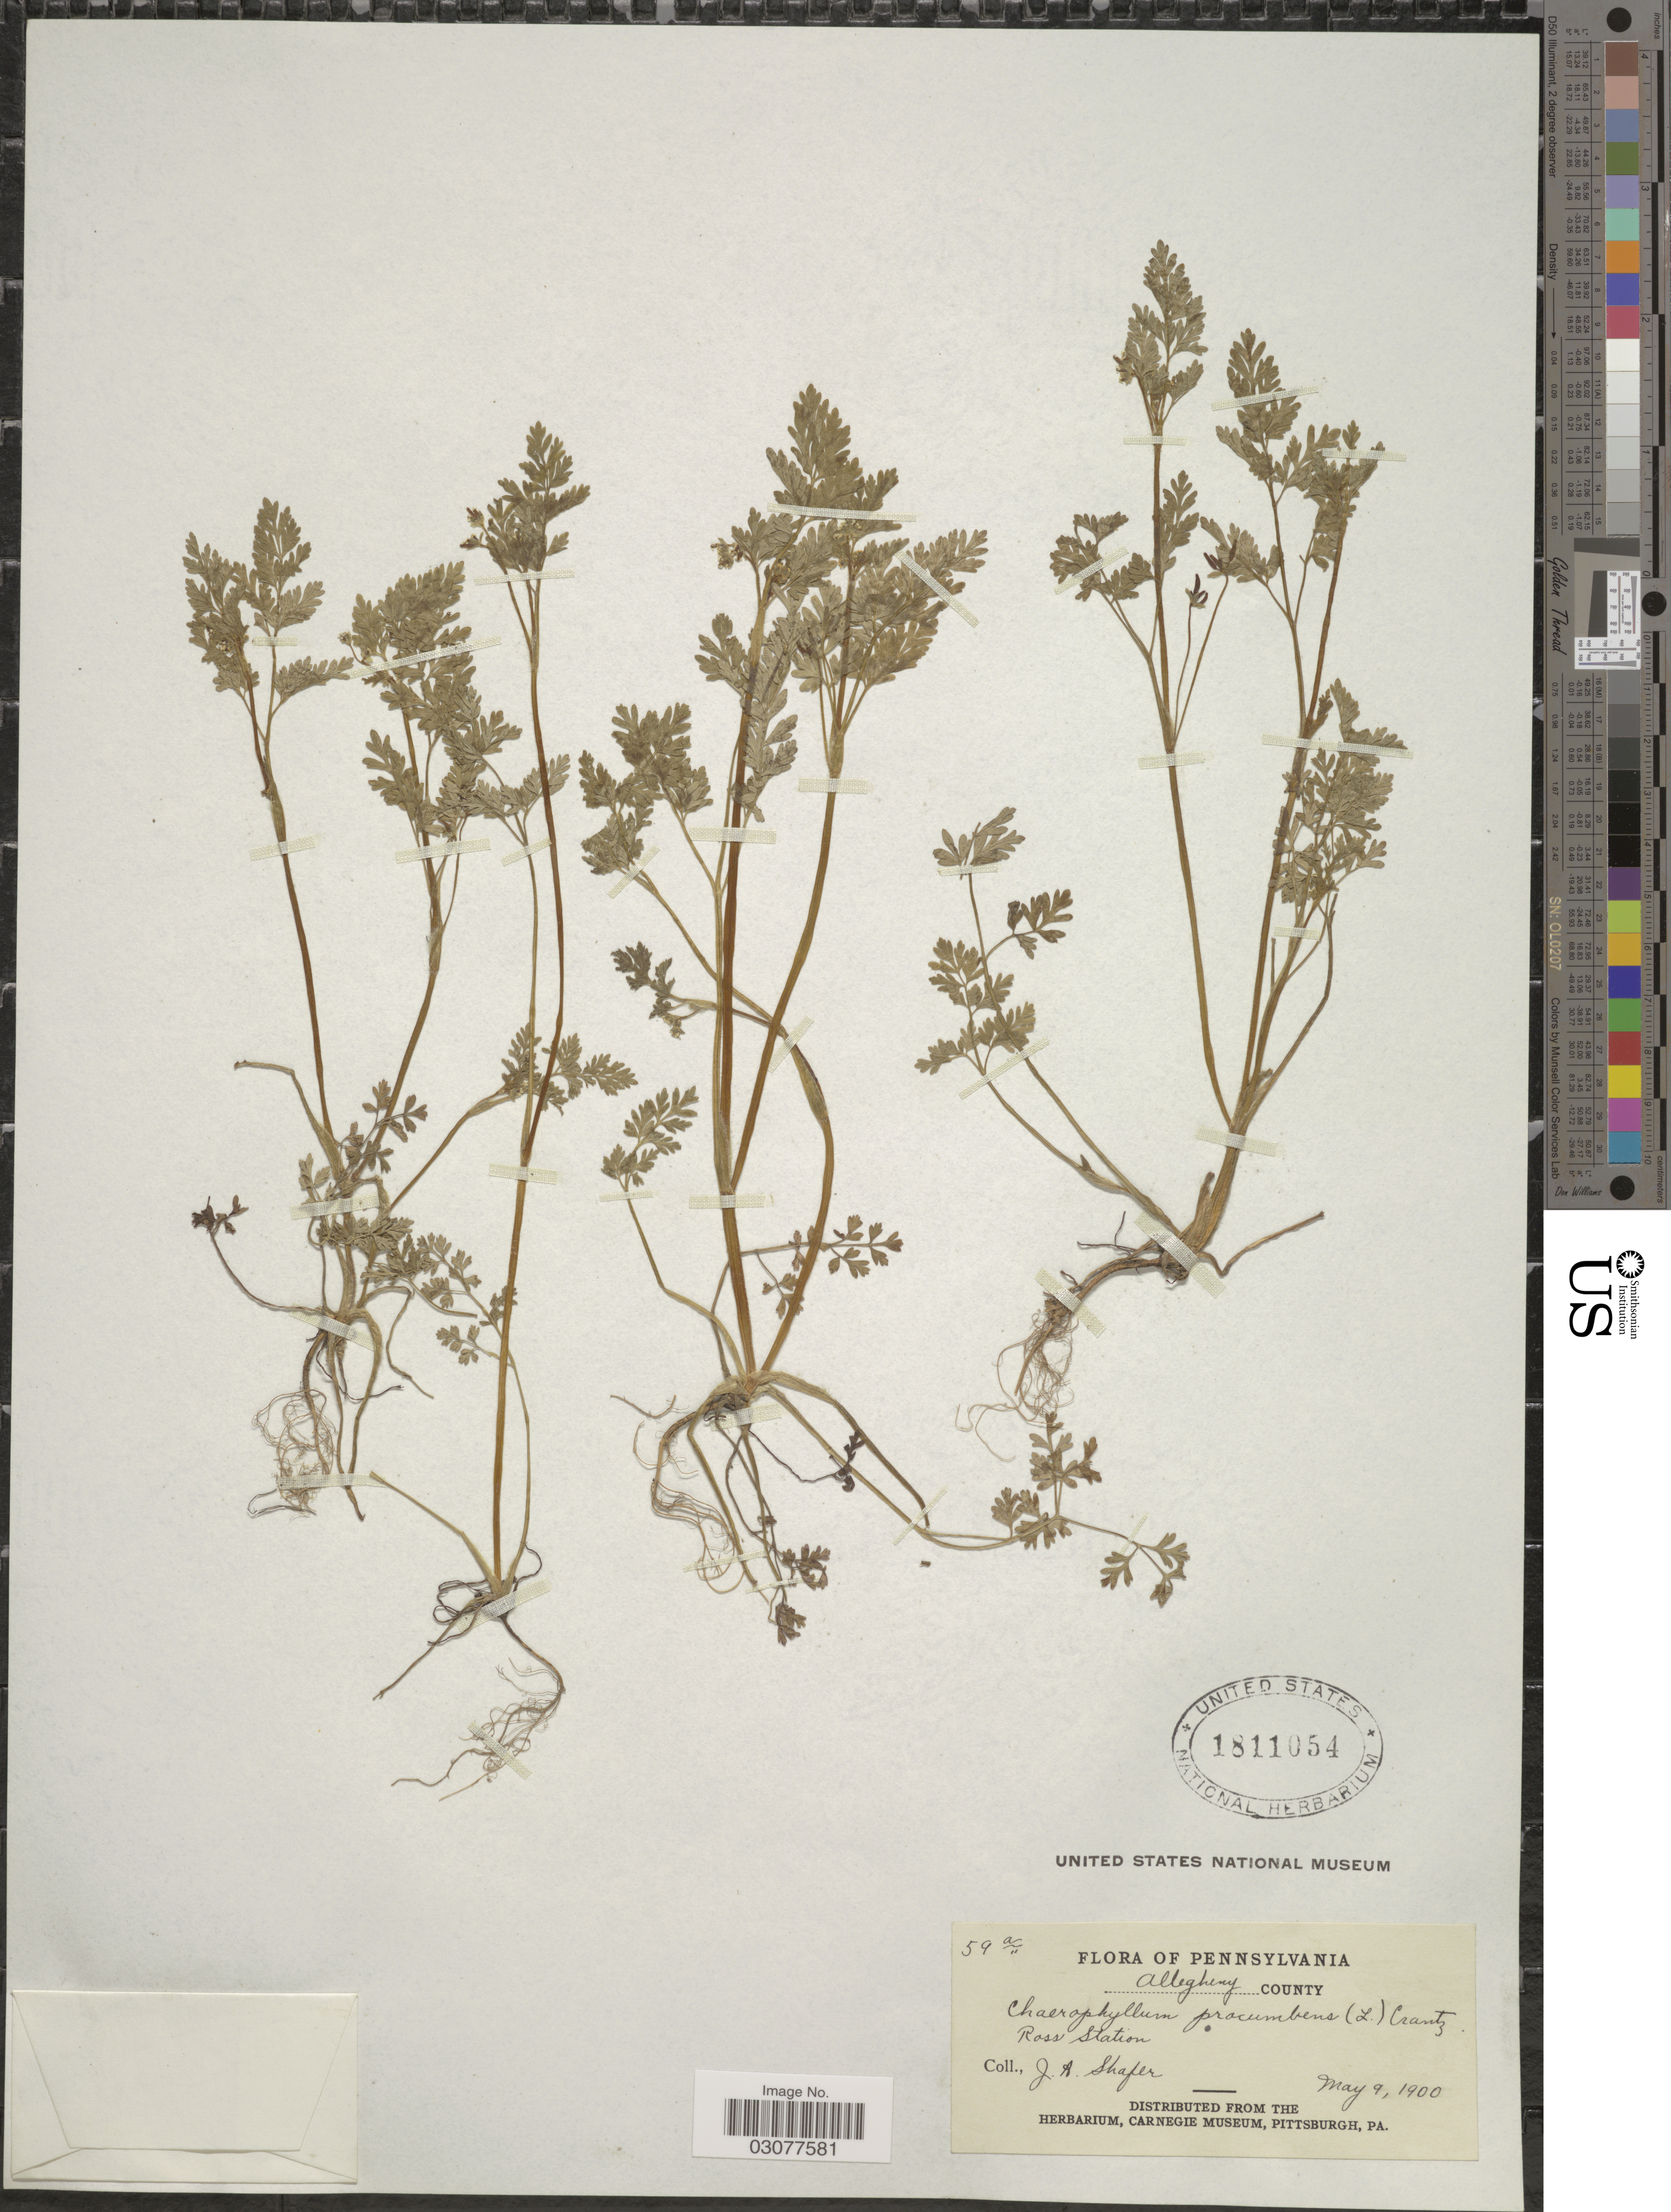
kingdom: Plantae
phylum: Tracheophyta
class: Magnoliopsida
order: Apiales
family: Apiaceae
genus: Chaerophyllum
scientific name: Chaerophyllum procumbens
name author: (L.) Crantz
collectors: J. A. Shafer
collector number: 59a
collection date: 1900-05-09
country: United States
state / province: Pennsylvania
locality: Allegheny County, Ross Station.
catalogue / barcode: US 1811054